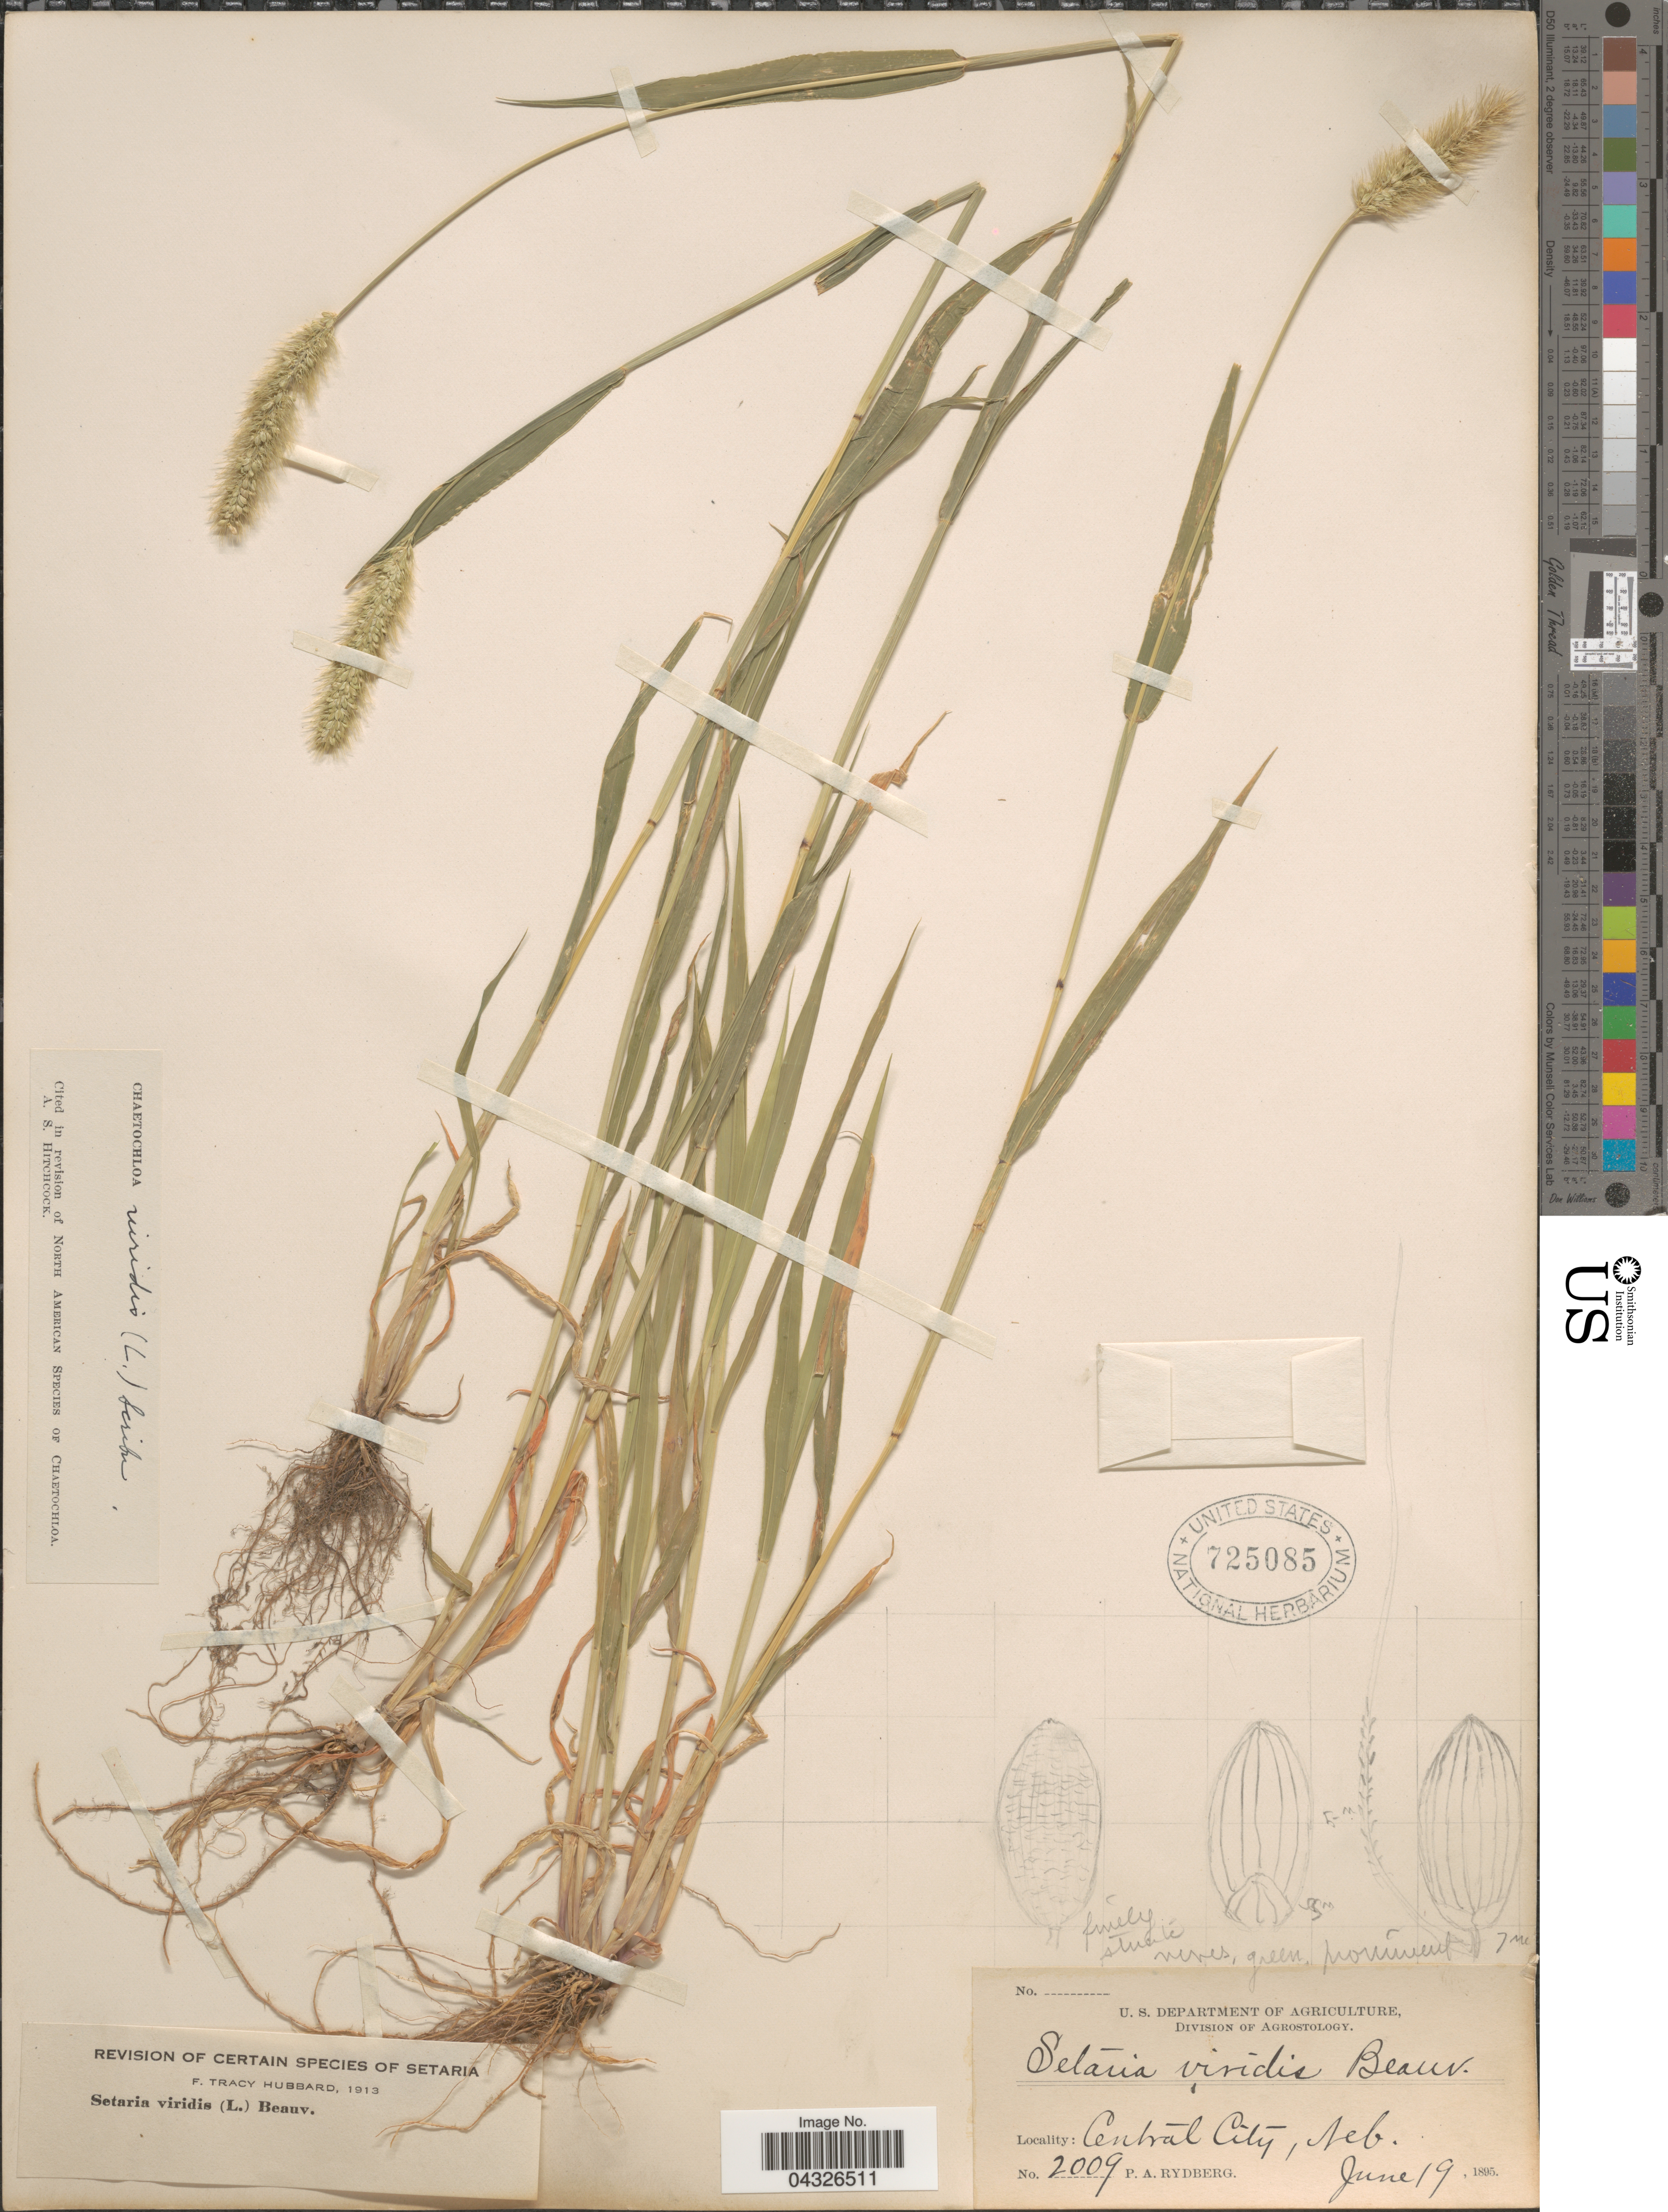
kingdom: Plantae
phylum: Tracheophyta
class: Liliopsida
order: Poales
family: Poaceae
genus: Setaria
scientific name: Setaria viridis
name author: (L.) P. Beauv.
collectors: P. A. Rydberg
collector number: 2009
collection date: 1895-06-19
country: United States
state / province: Nebraska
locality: Central City.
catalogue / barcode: US 725085